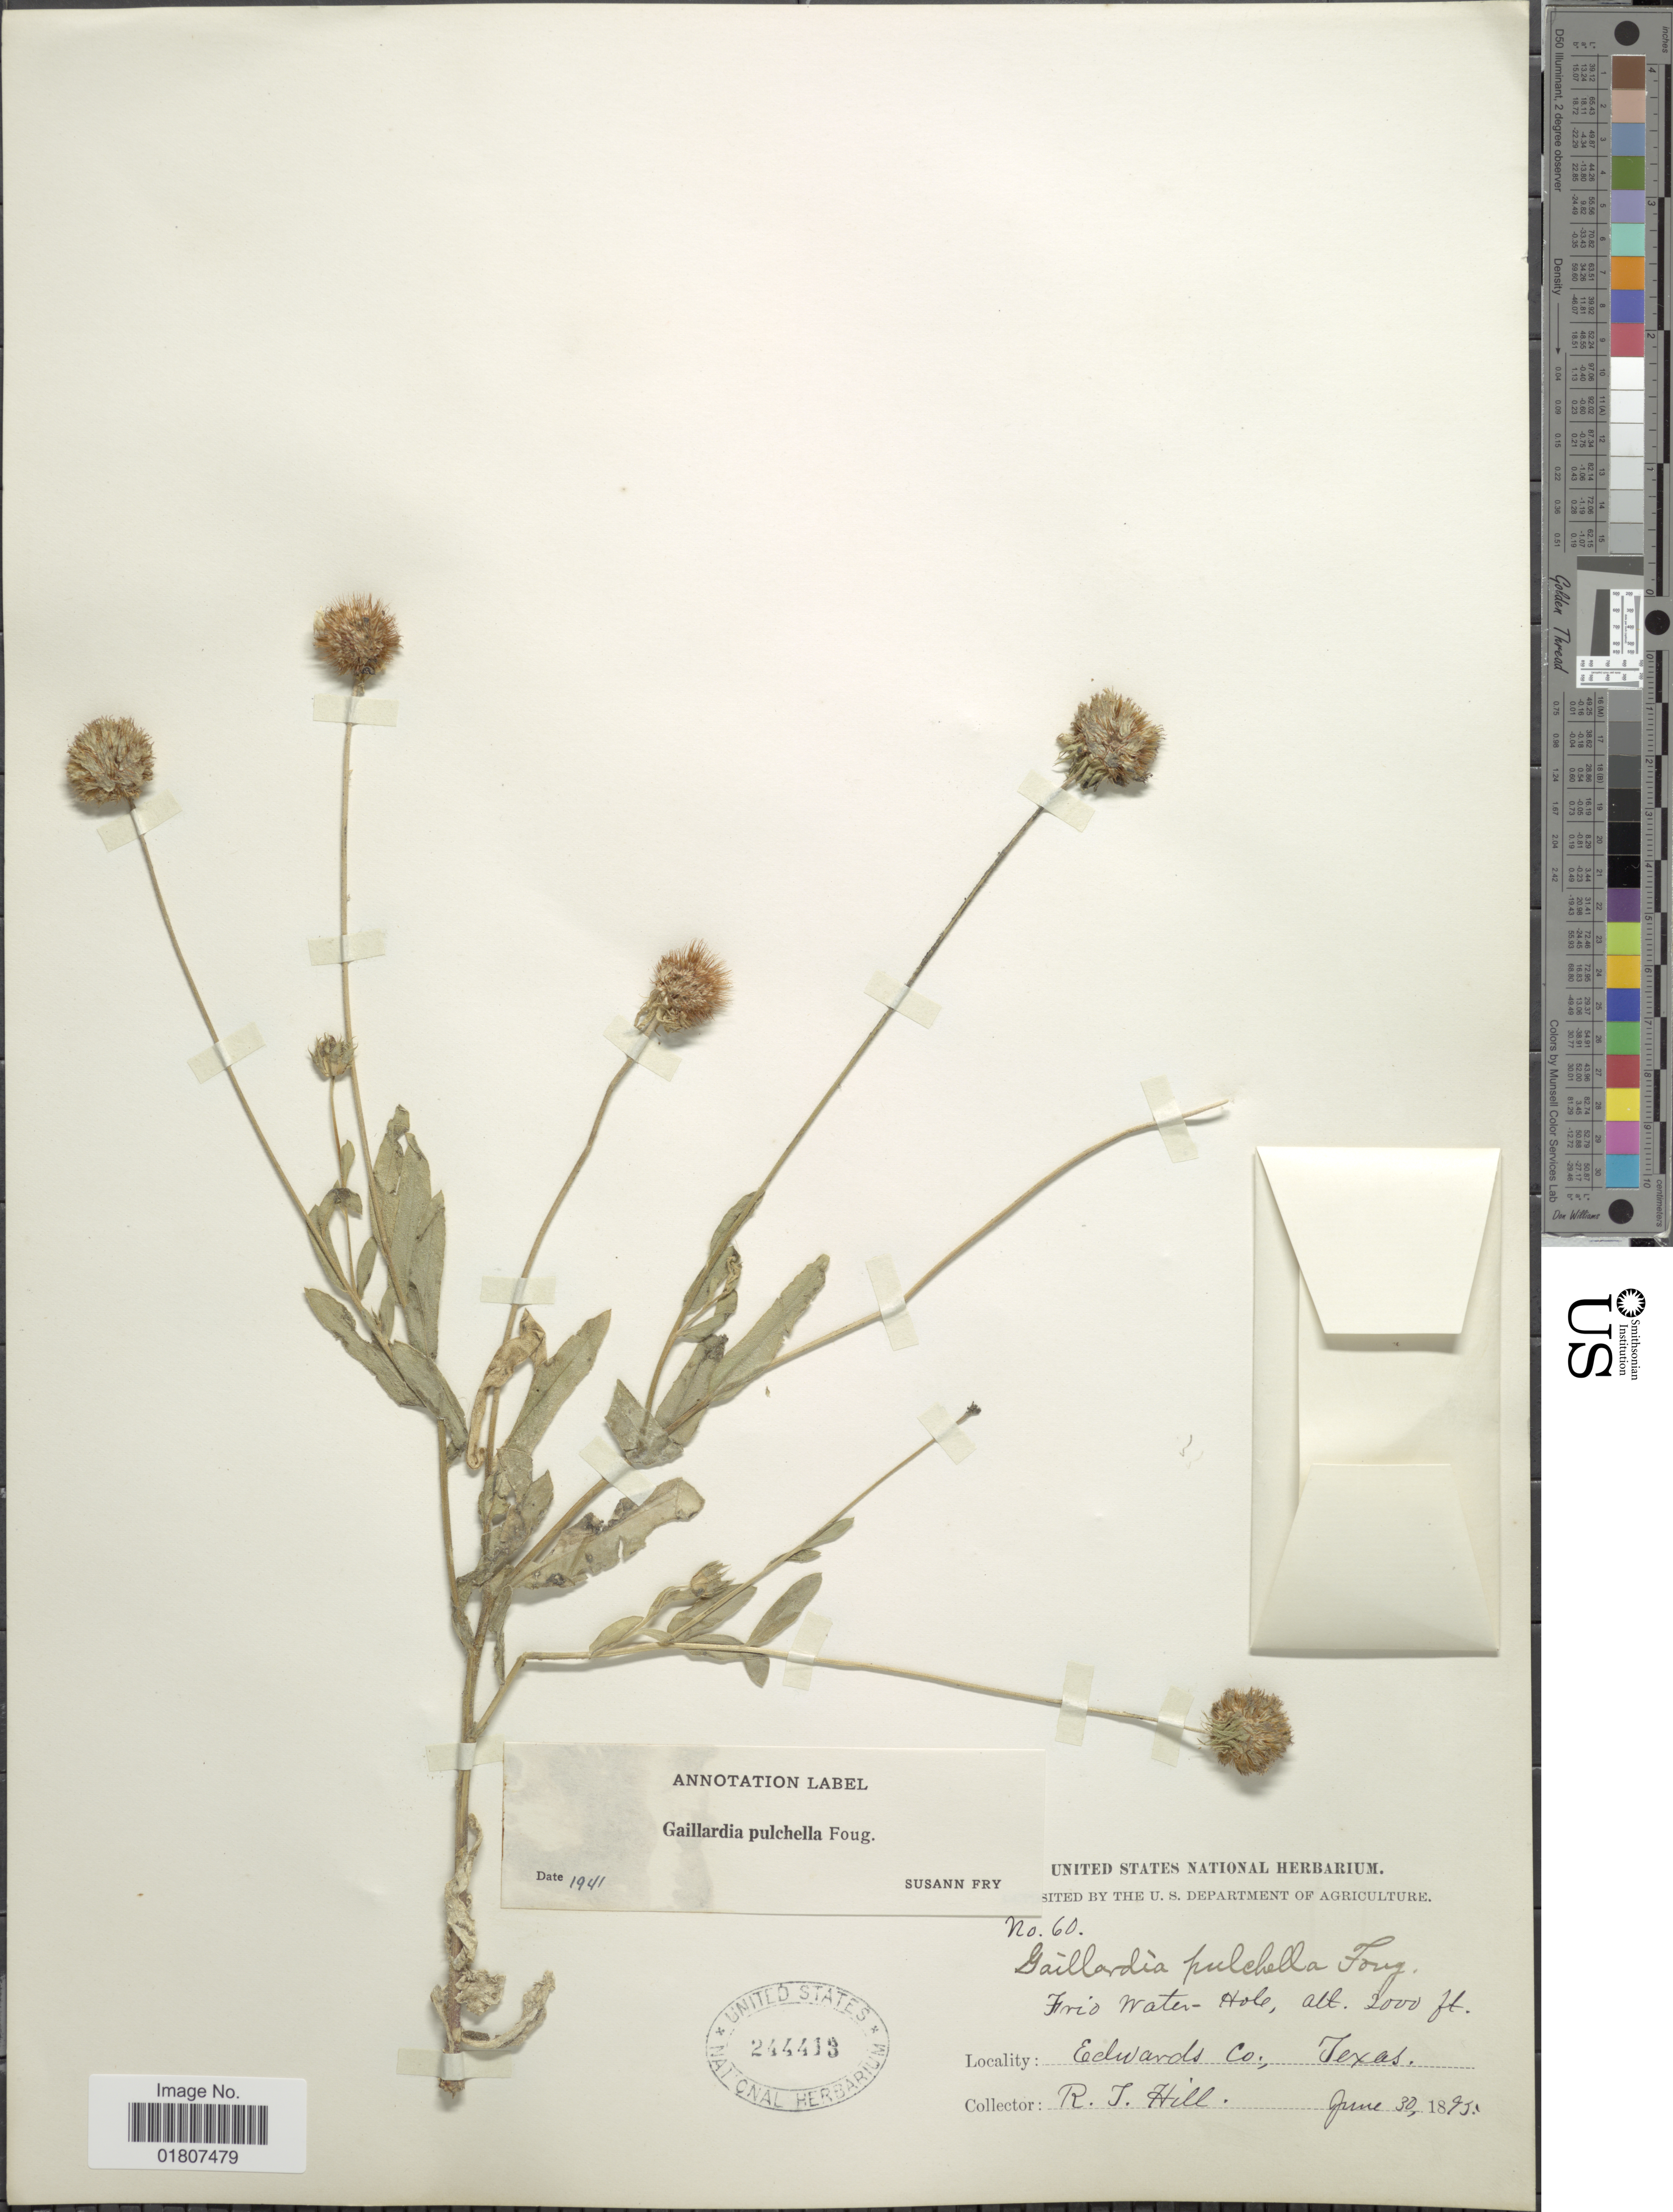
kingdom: Plantae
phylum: Tracheophyta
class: Magnoliopsida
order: Asterales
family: Asteraceae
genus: Gaillardia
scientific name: Gaillardia pulchella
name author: Foug.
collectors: R. Hill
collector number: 60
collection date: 1895-06-30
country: United States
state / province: Texas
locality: Edwards Co. Trio Water-Hole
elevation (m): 610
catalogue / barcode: US 244413